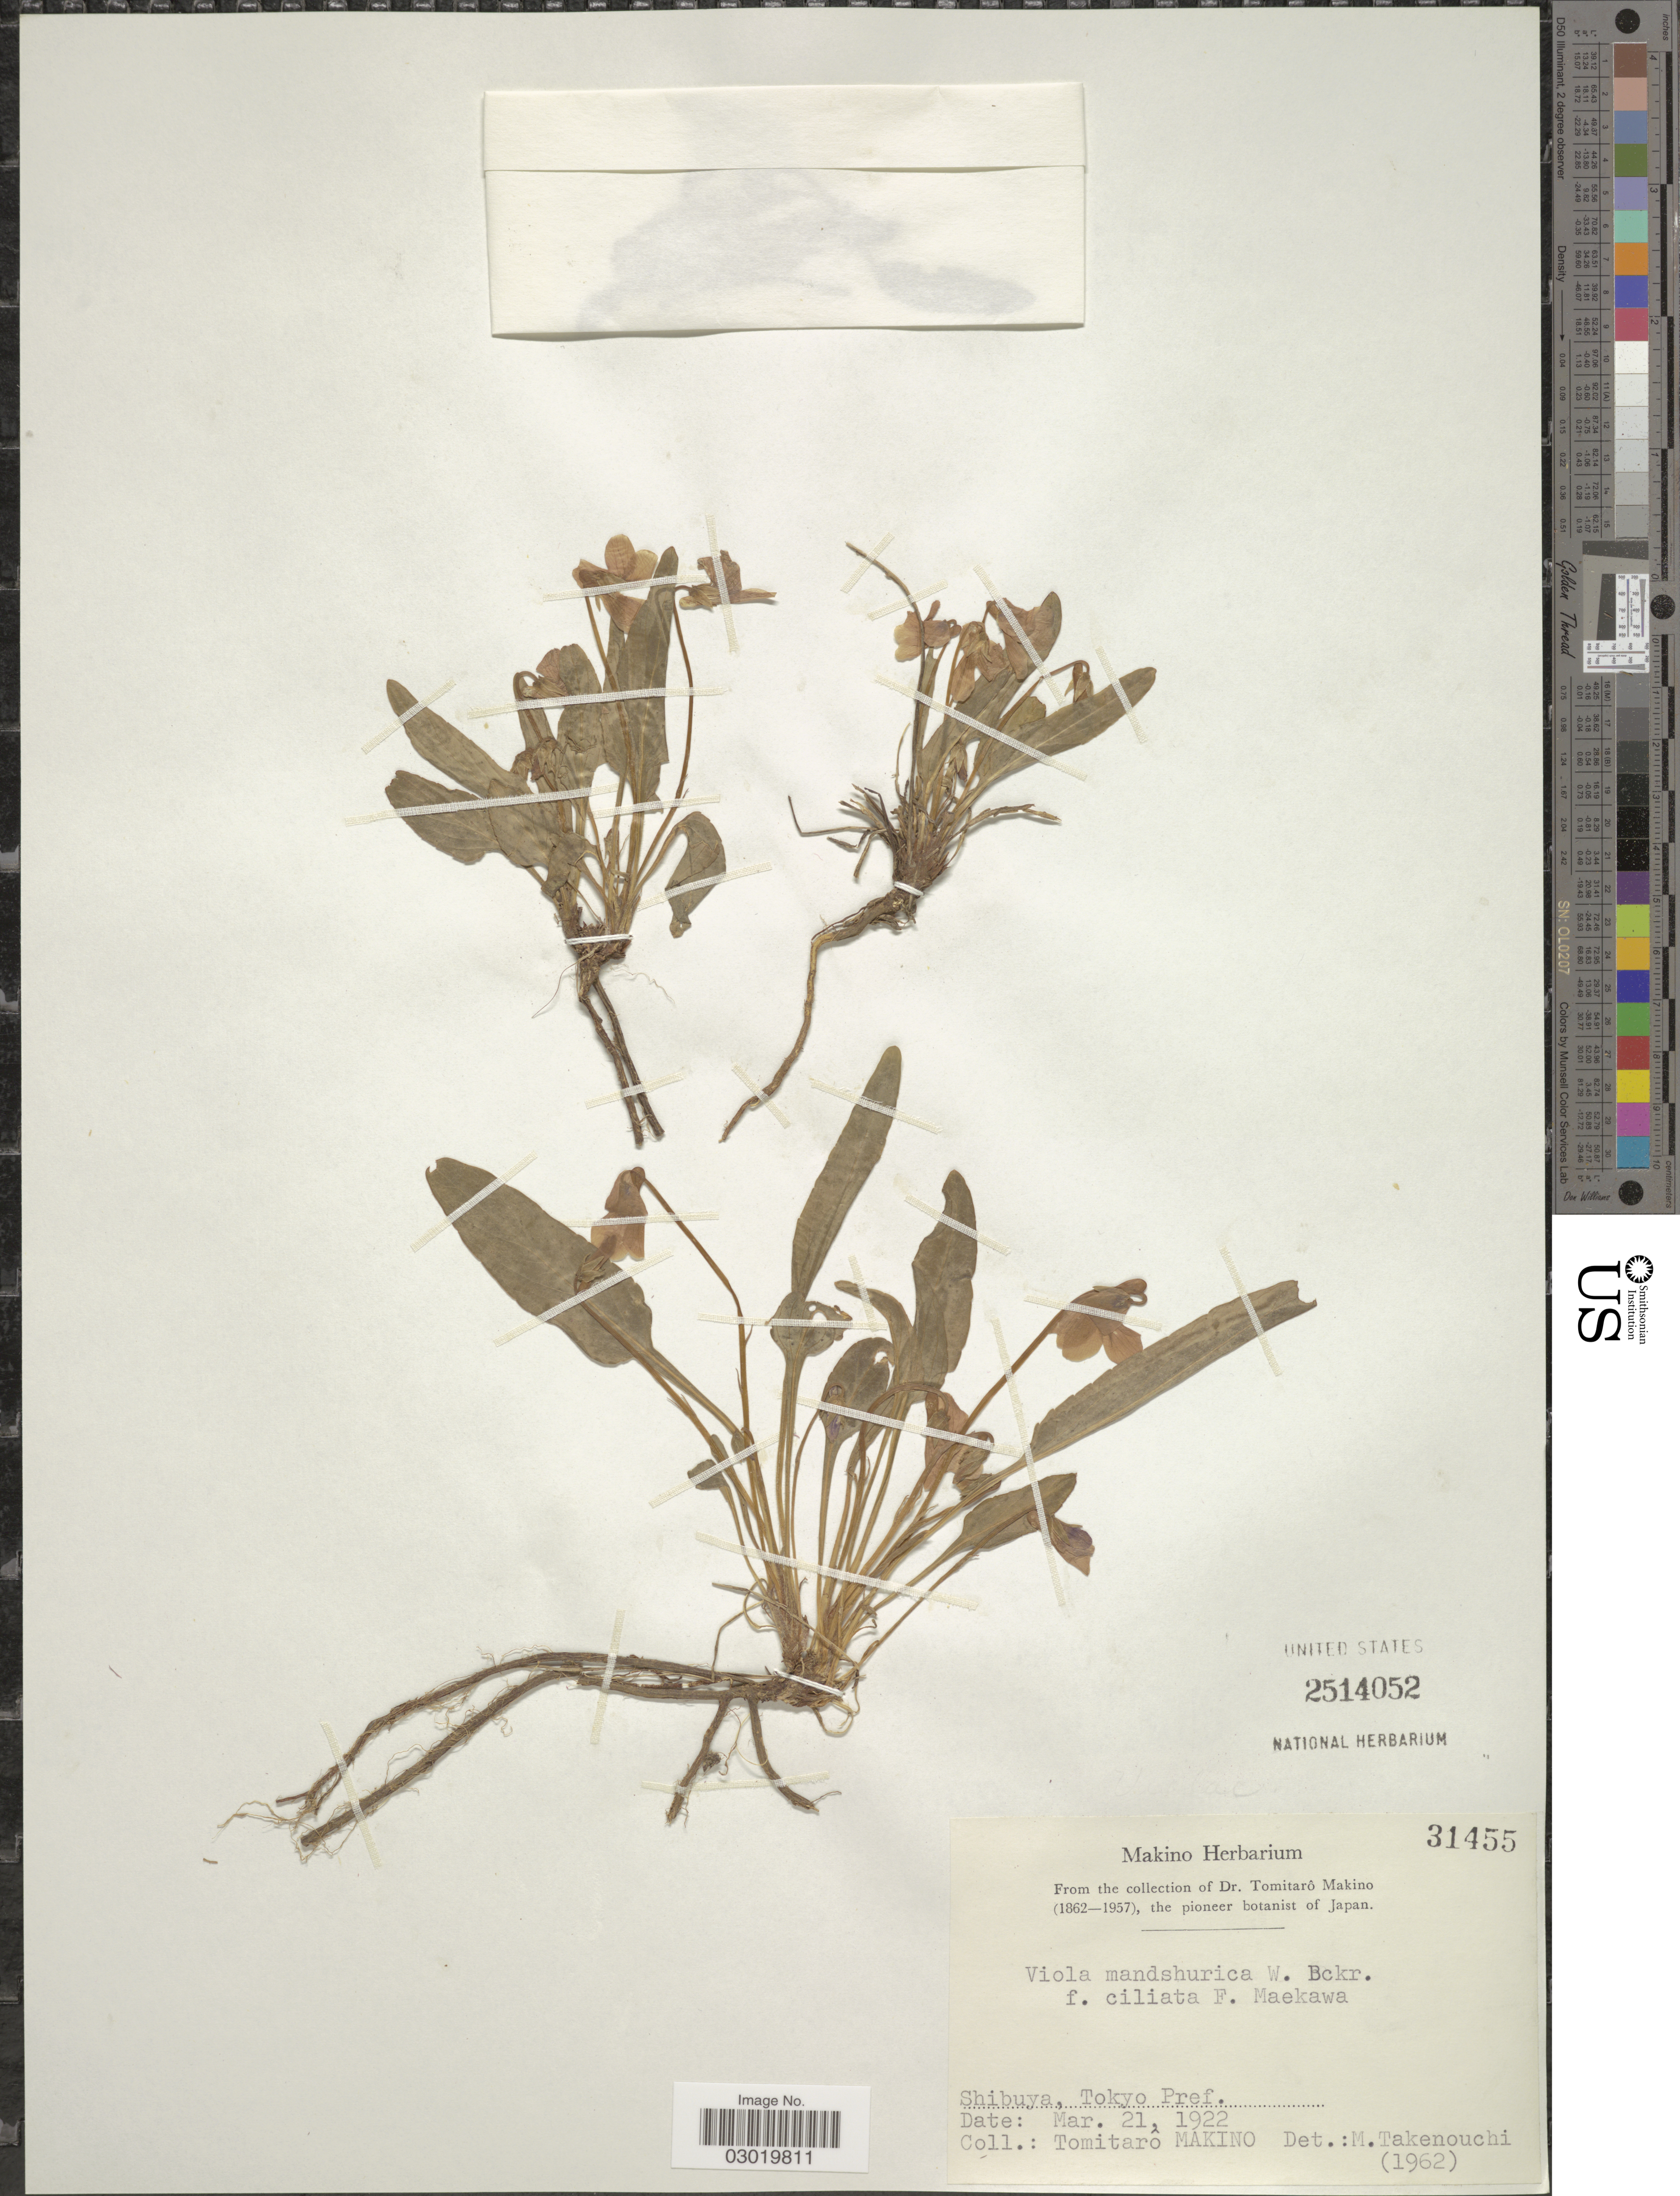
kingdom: Plantae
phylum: Tracheophyta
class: Magnoliopsida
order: Malpighiales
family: Violaceae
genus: Viola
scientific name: Viola mandshurica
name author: W. Becker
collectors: T. Makino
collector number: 31455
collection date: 1922-03-21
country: Japan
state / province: Tokyo, Federal City of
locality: Shibuya, Tokyo Pref.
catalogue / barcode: US 2514052